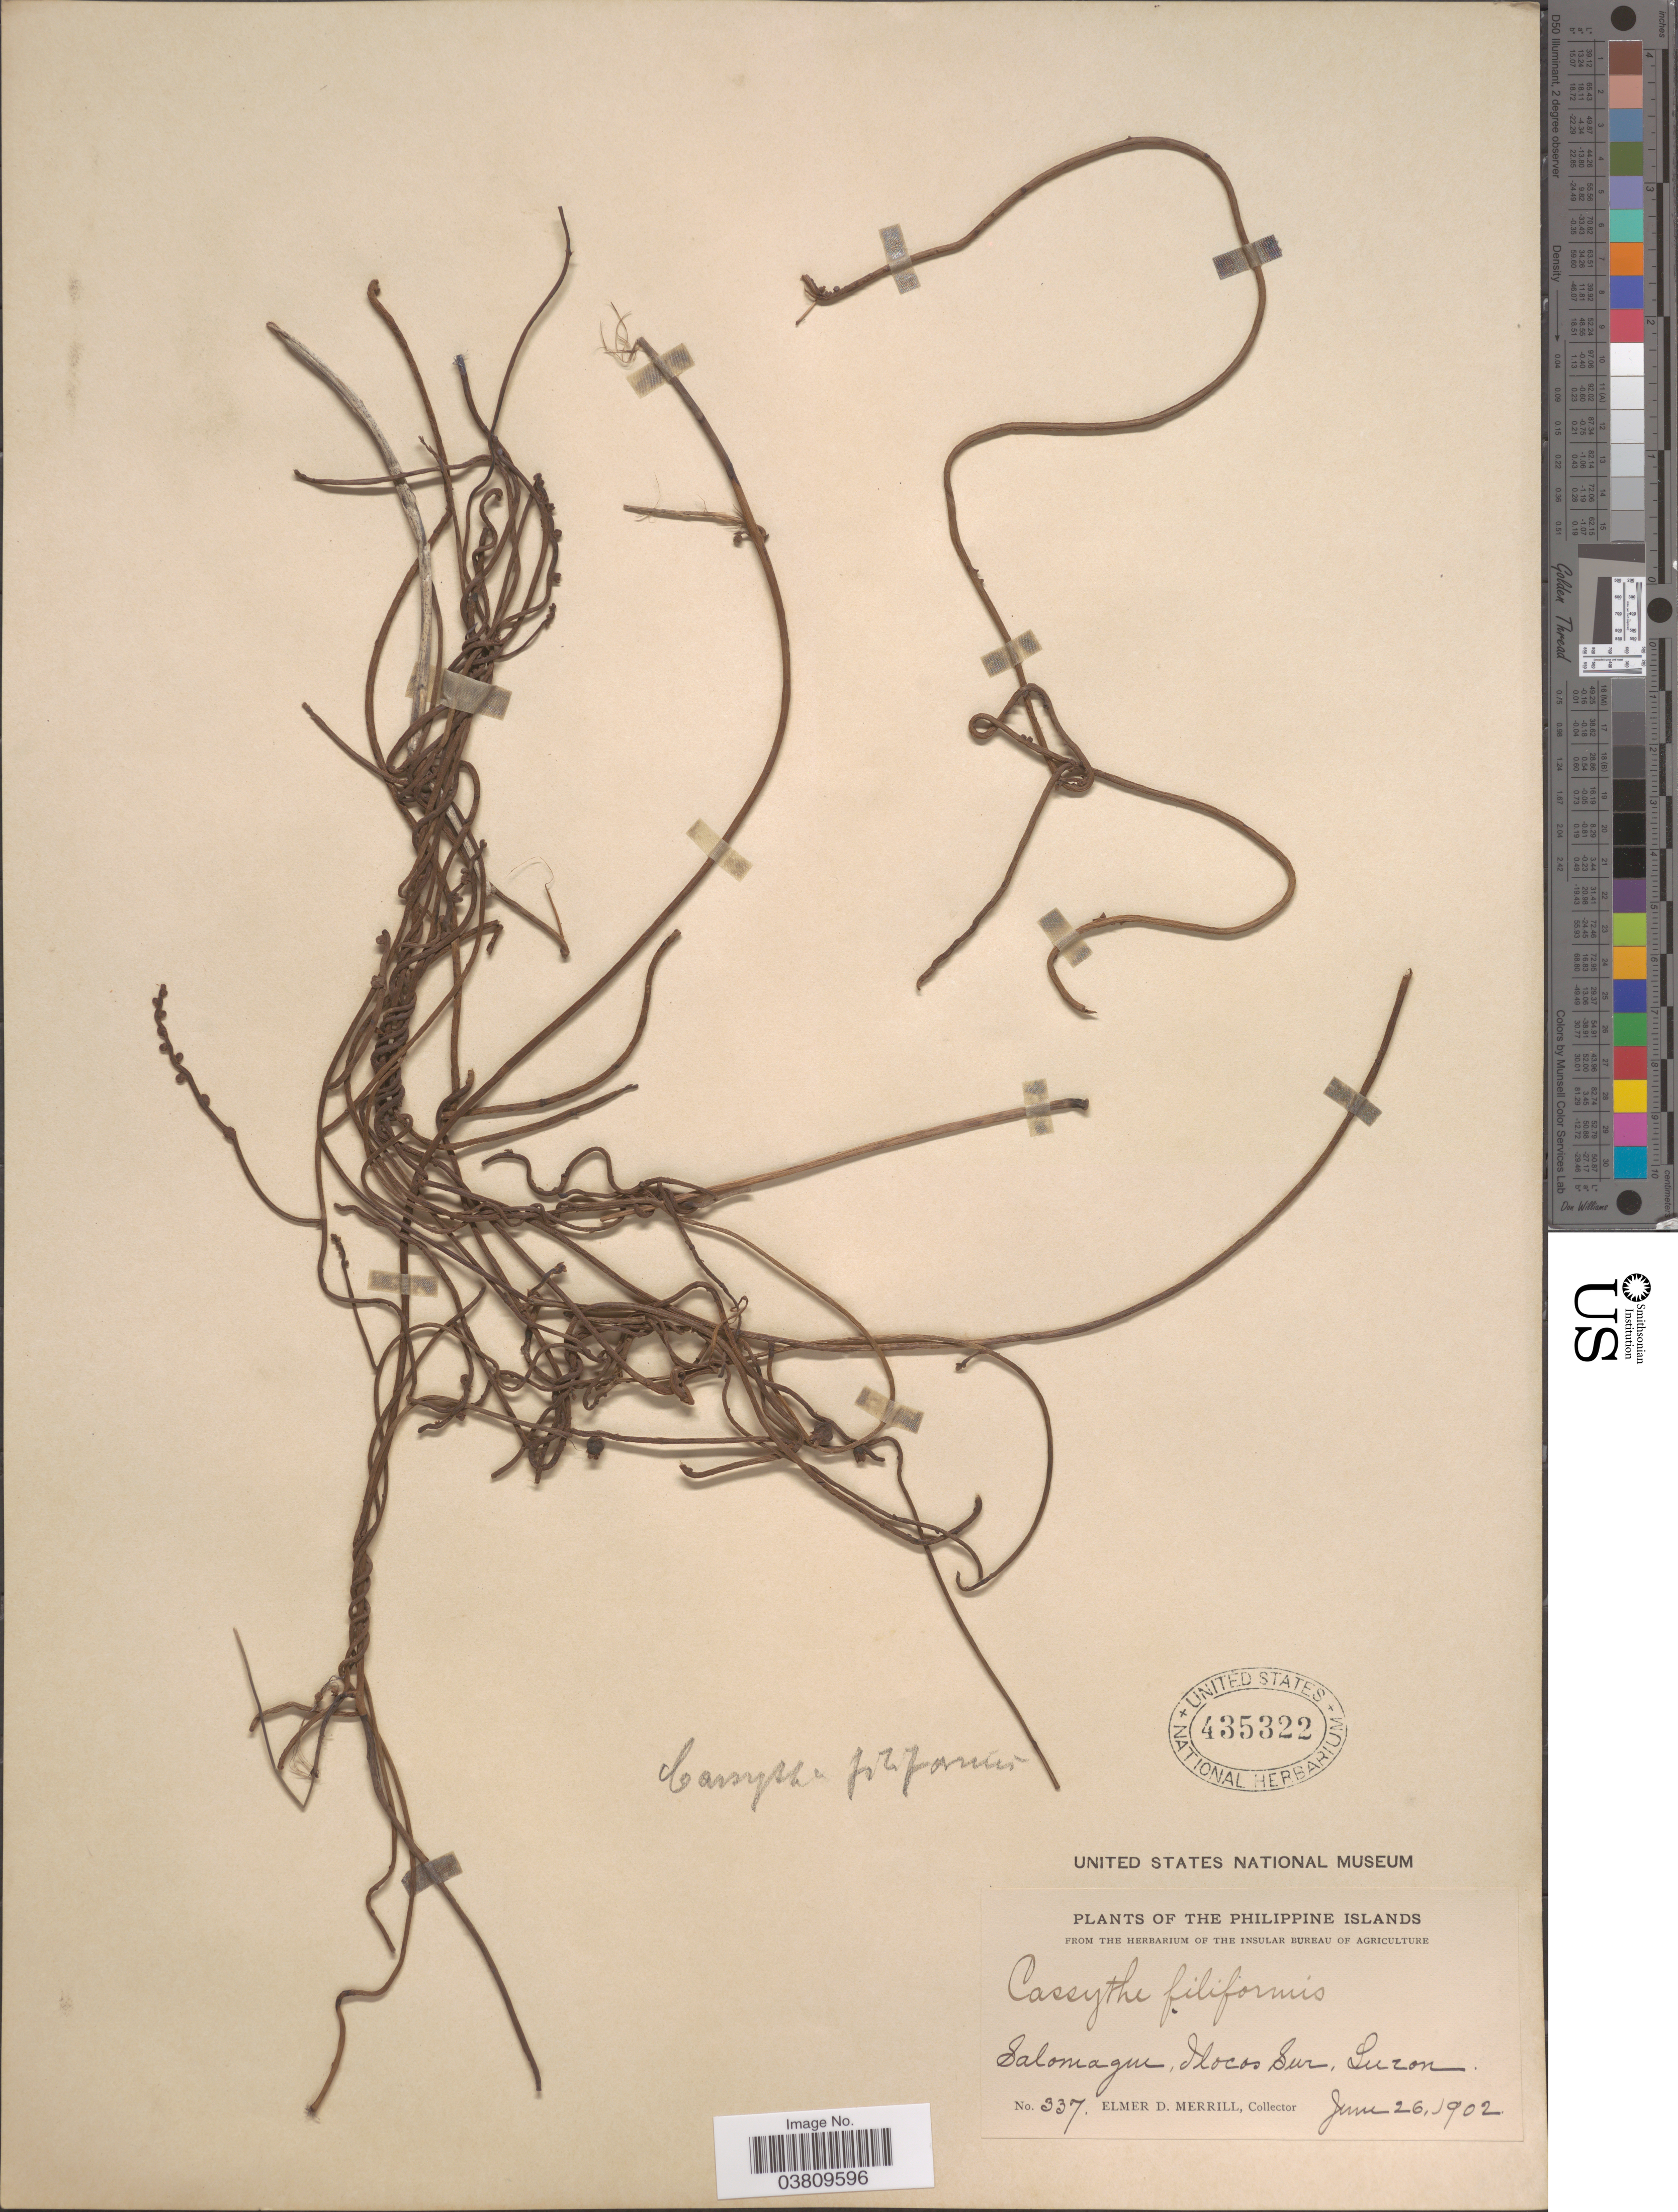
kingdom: Plantae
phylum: Tracheophyta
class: Magnoliopsida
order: Laurales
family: Lauraceae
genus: Cassytha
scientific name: Cassytha filiformis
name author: L.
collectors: E. D. Merrill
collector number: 337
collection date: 1902-06-26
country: Philippines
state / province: Ilocos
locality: Salomague, Ilocos Sur, Luzon.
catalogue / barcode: US 435322